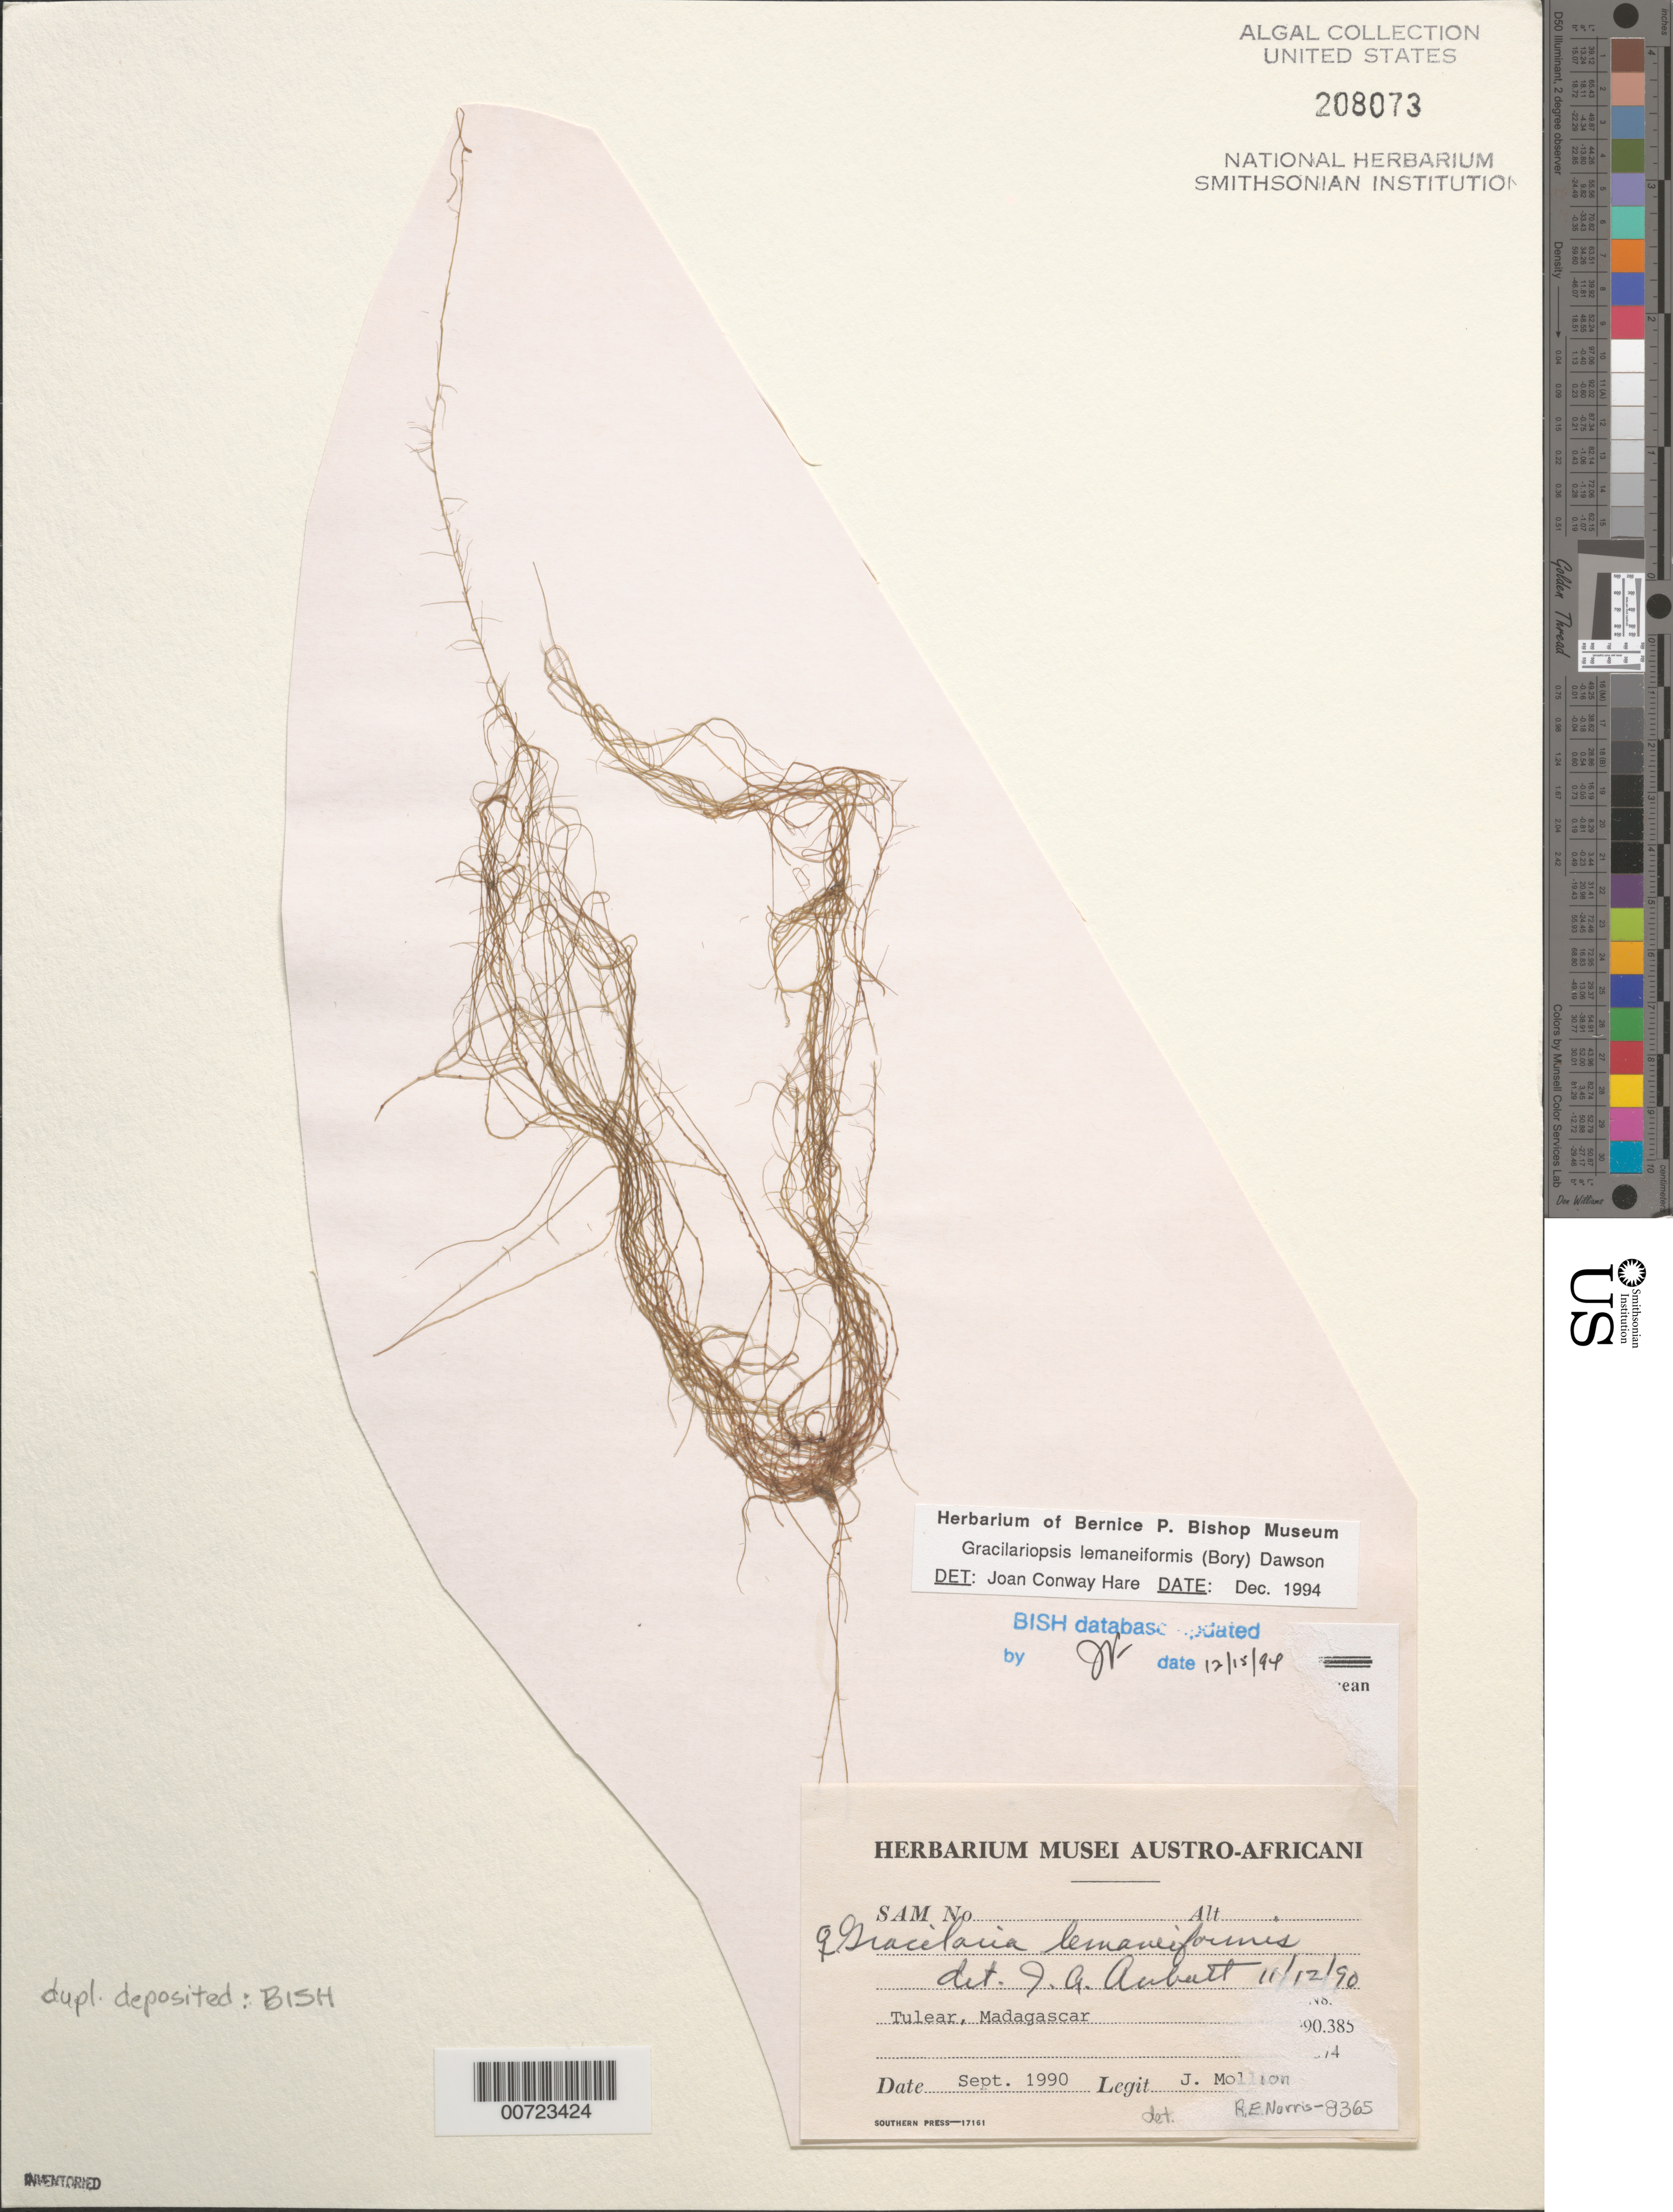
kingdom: Plantae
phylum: Rhodophyta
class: Florideophyceae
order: Gracilariales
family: Gracilariaceae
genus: Gracilariopsis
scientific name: Gracilariopsis lemaneiformis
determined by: Hare, Joan Conway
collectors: J. Mollion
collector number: REN 8365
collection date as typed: Sep 1990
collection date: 1990-09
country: Madagascar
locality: Tulear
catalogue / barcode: US 208073